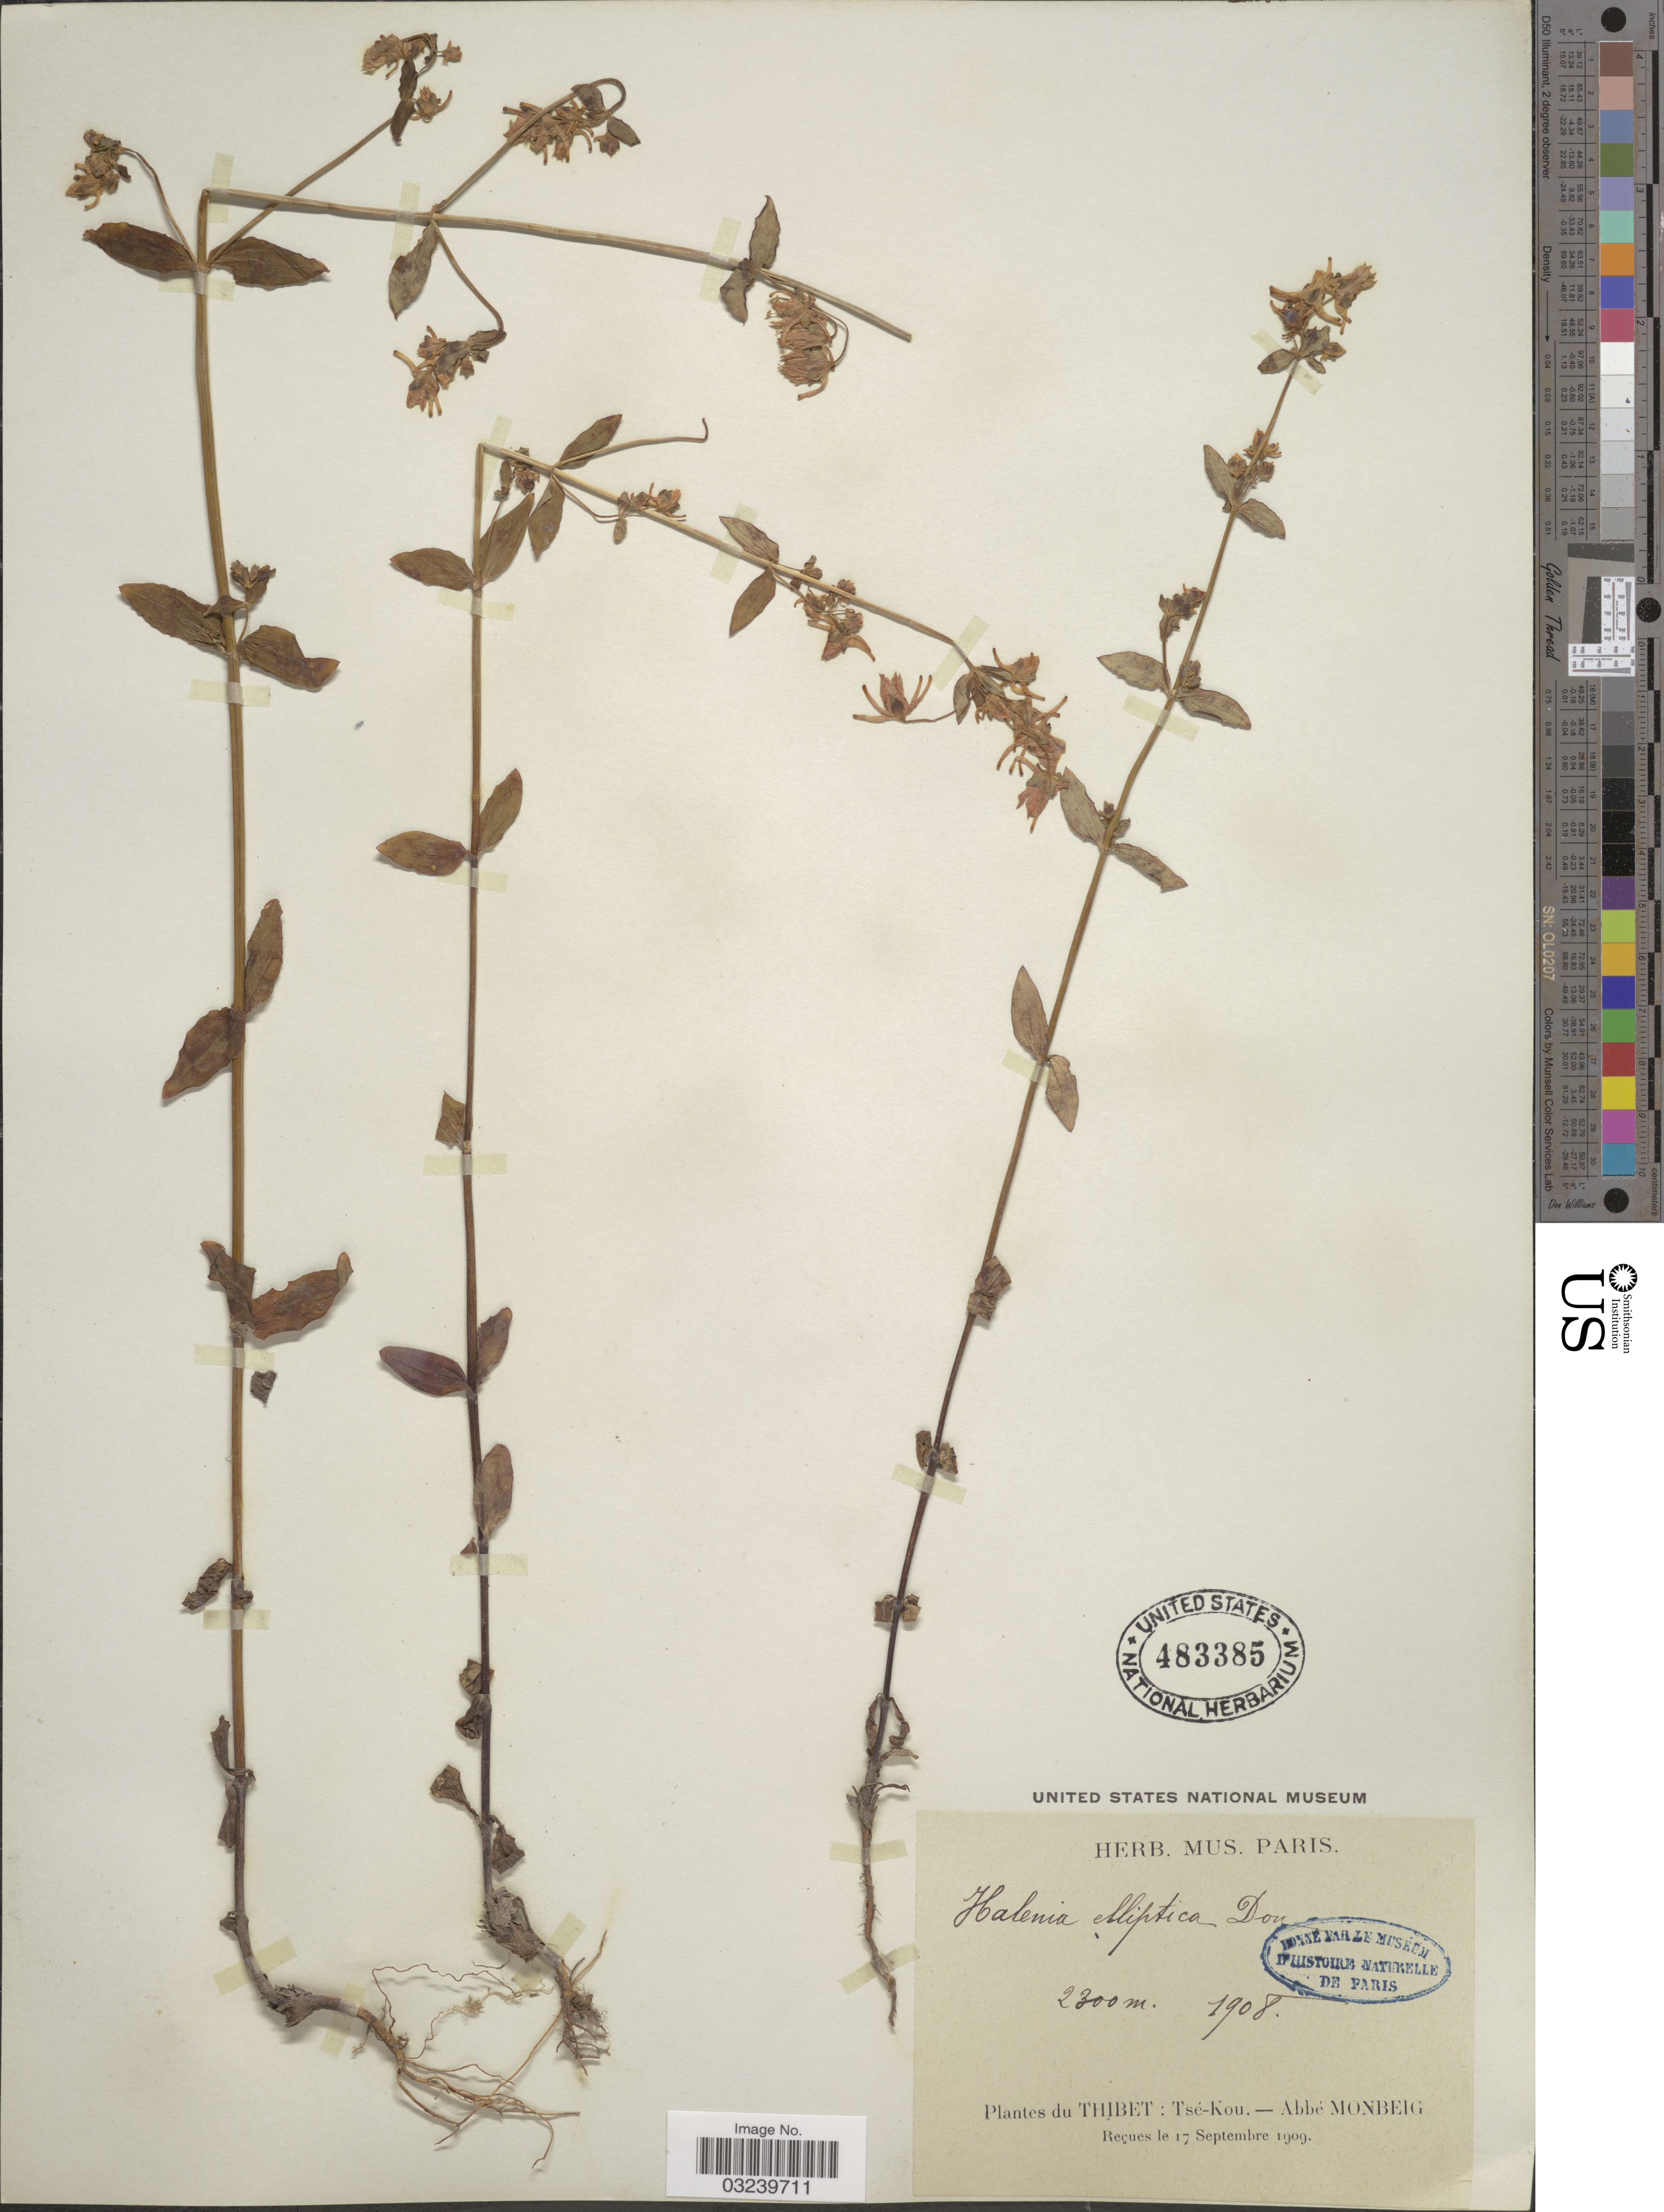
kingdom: Plantae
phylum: Tracheophyta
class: Magnoliopsida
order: Gentianales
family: Gentianaceae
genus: Halenia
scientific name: Halenia elliptica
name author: D. Don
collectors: A. Monbeig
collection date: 1908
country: China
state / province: Xizang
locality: Thibet: Tsé-Kou.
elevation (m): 2300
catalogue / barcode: US 483385